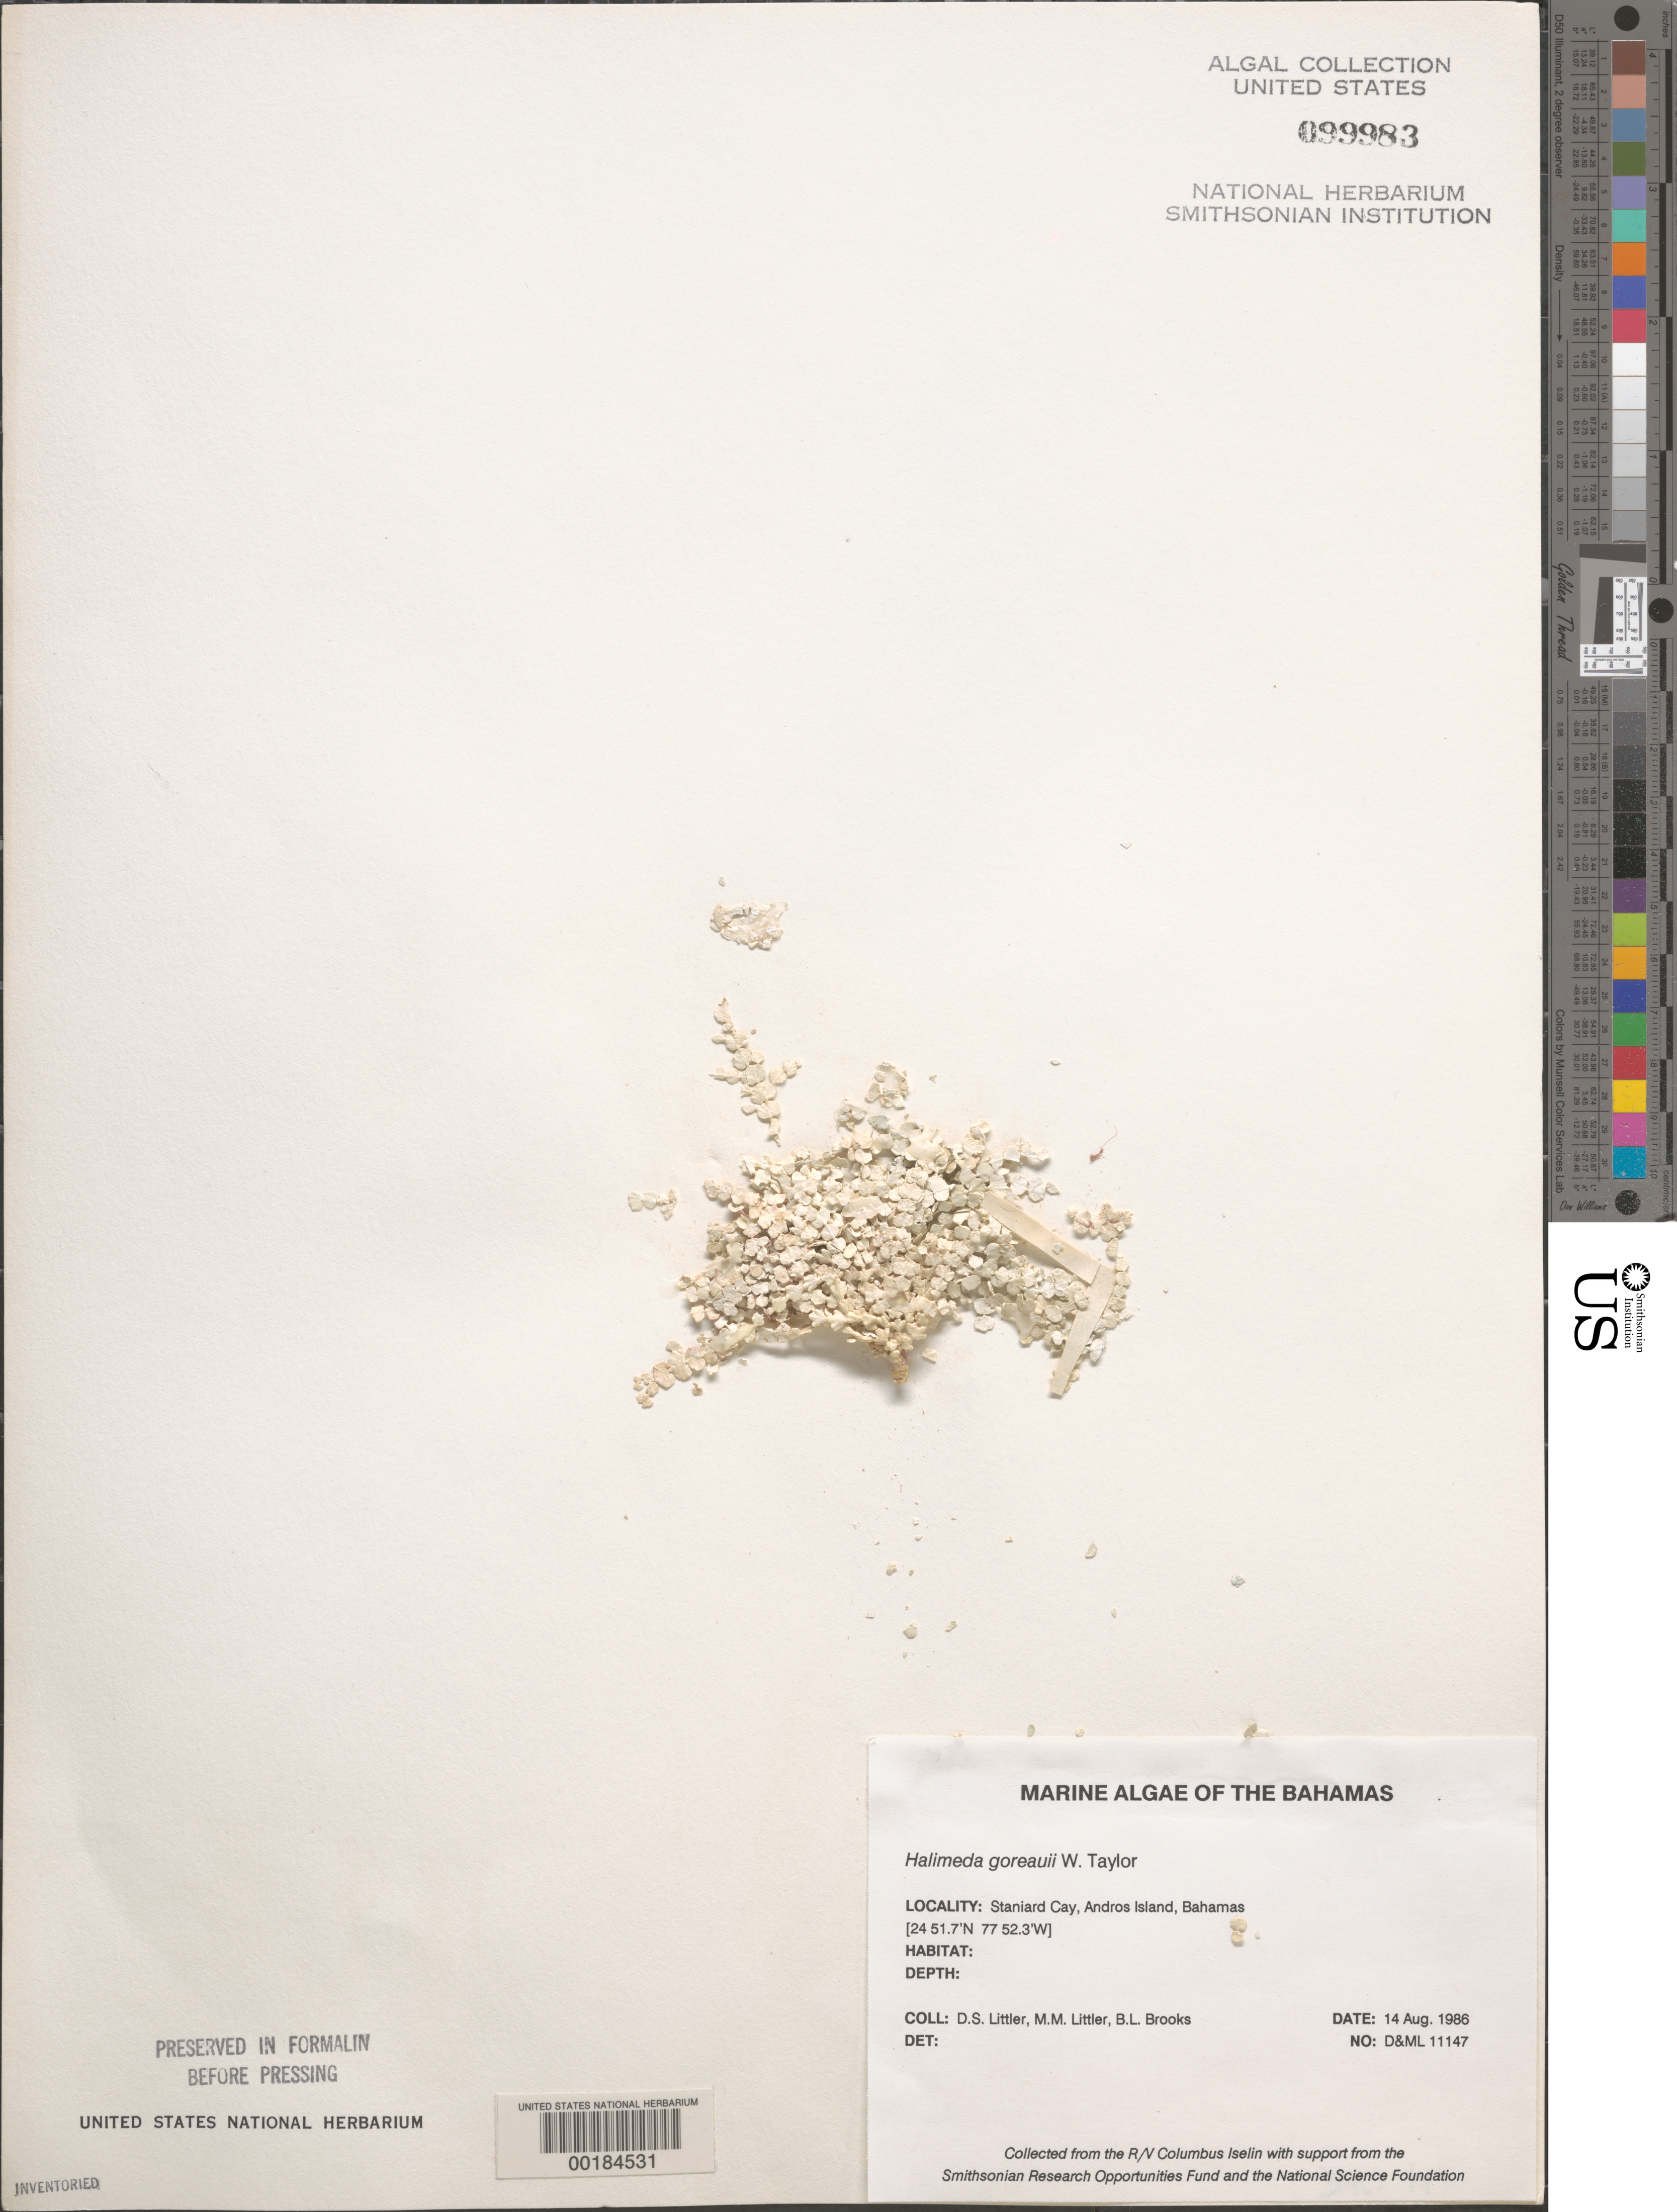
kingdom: Plantae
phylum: Chlorophyta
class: Ulvophyceae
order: Bryopsidales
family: Halimedaceae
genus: Halimeda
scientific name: Halimeda goreaui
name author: W.R. Taylor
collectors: D. S. Littler, M. M. Littler & B. Brooks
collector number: D&ML 11147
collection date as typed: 14 Aug 1986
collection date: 1986-08-14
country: Bahamas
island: Staniard Cay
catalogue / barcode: US 99983